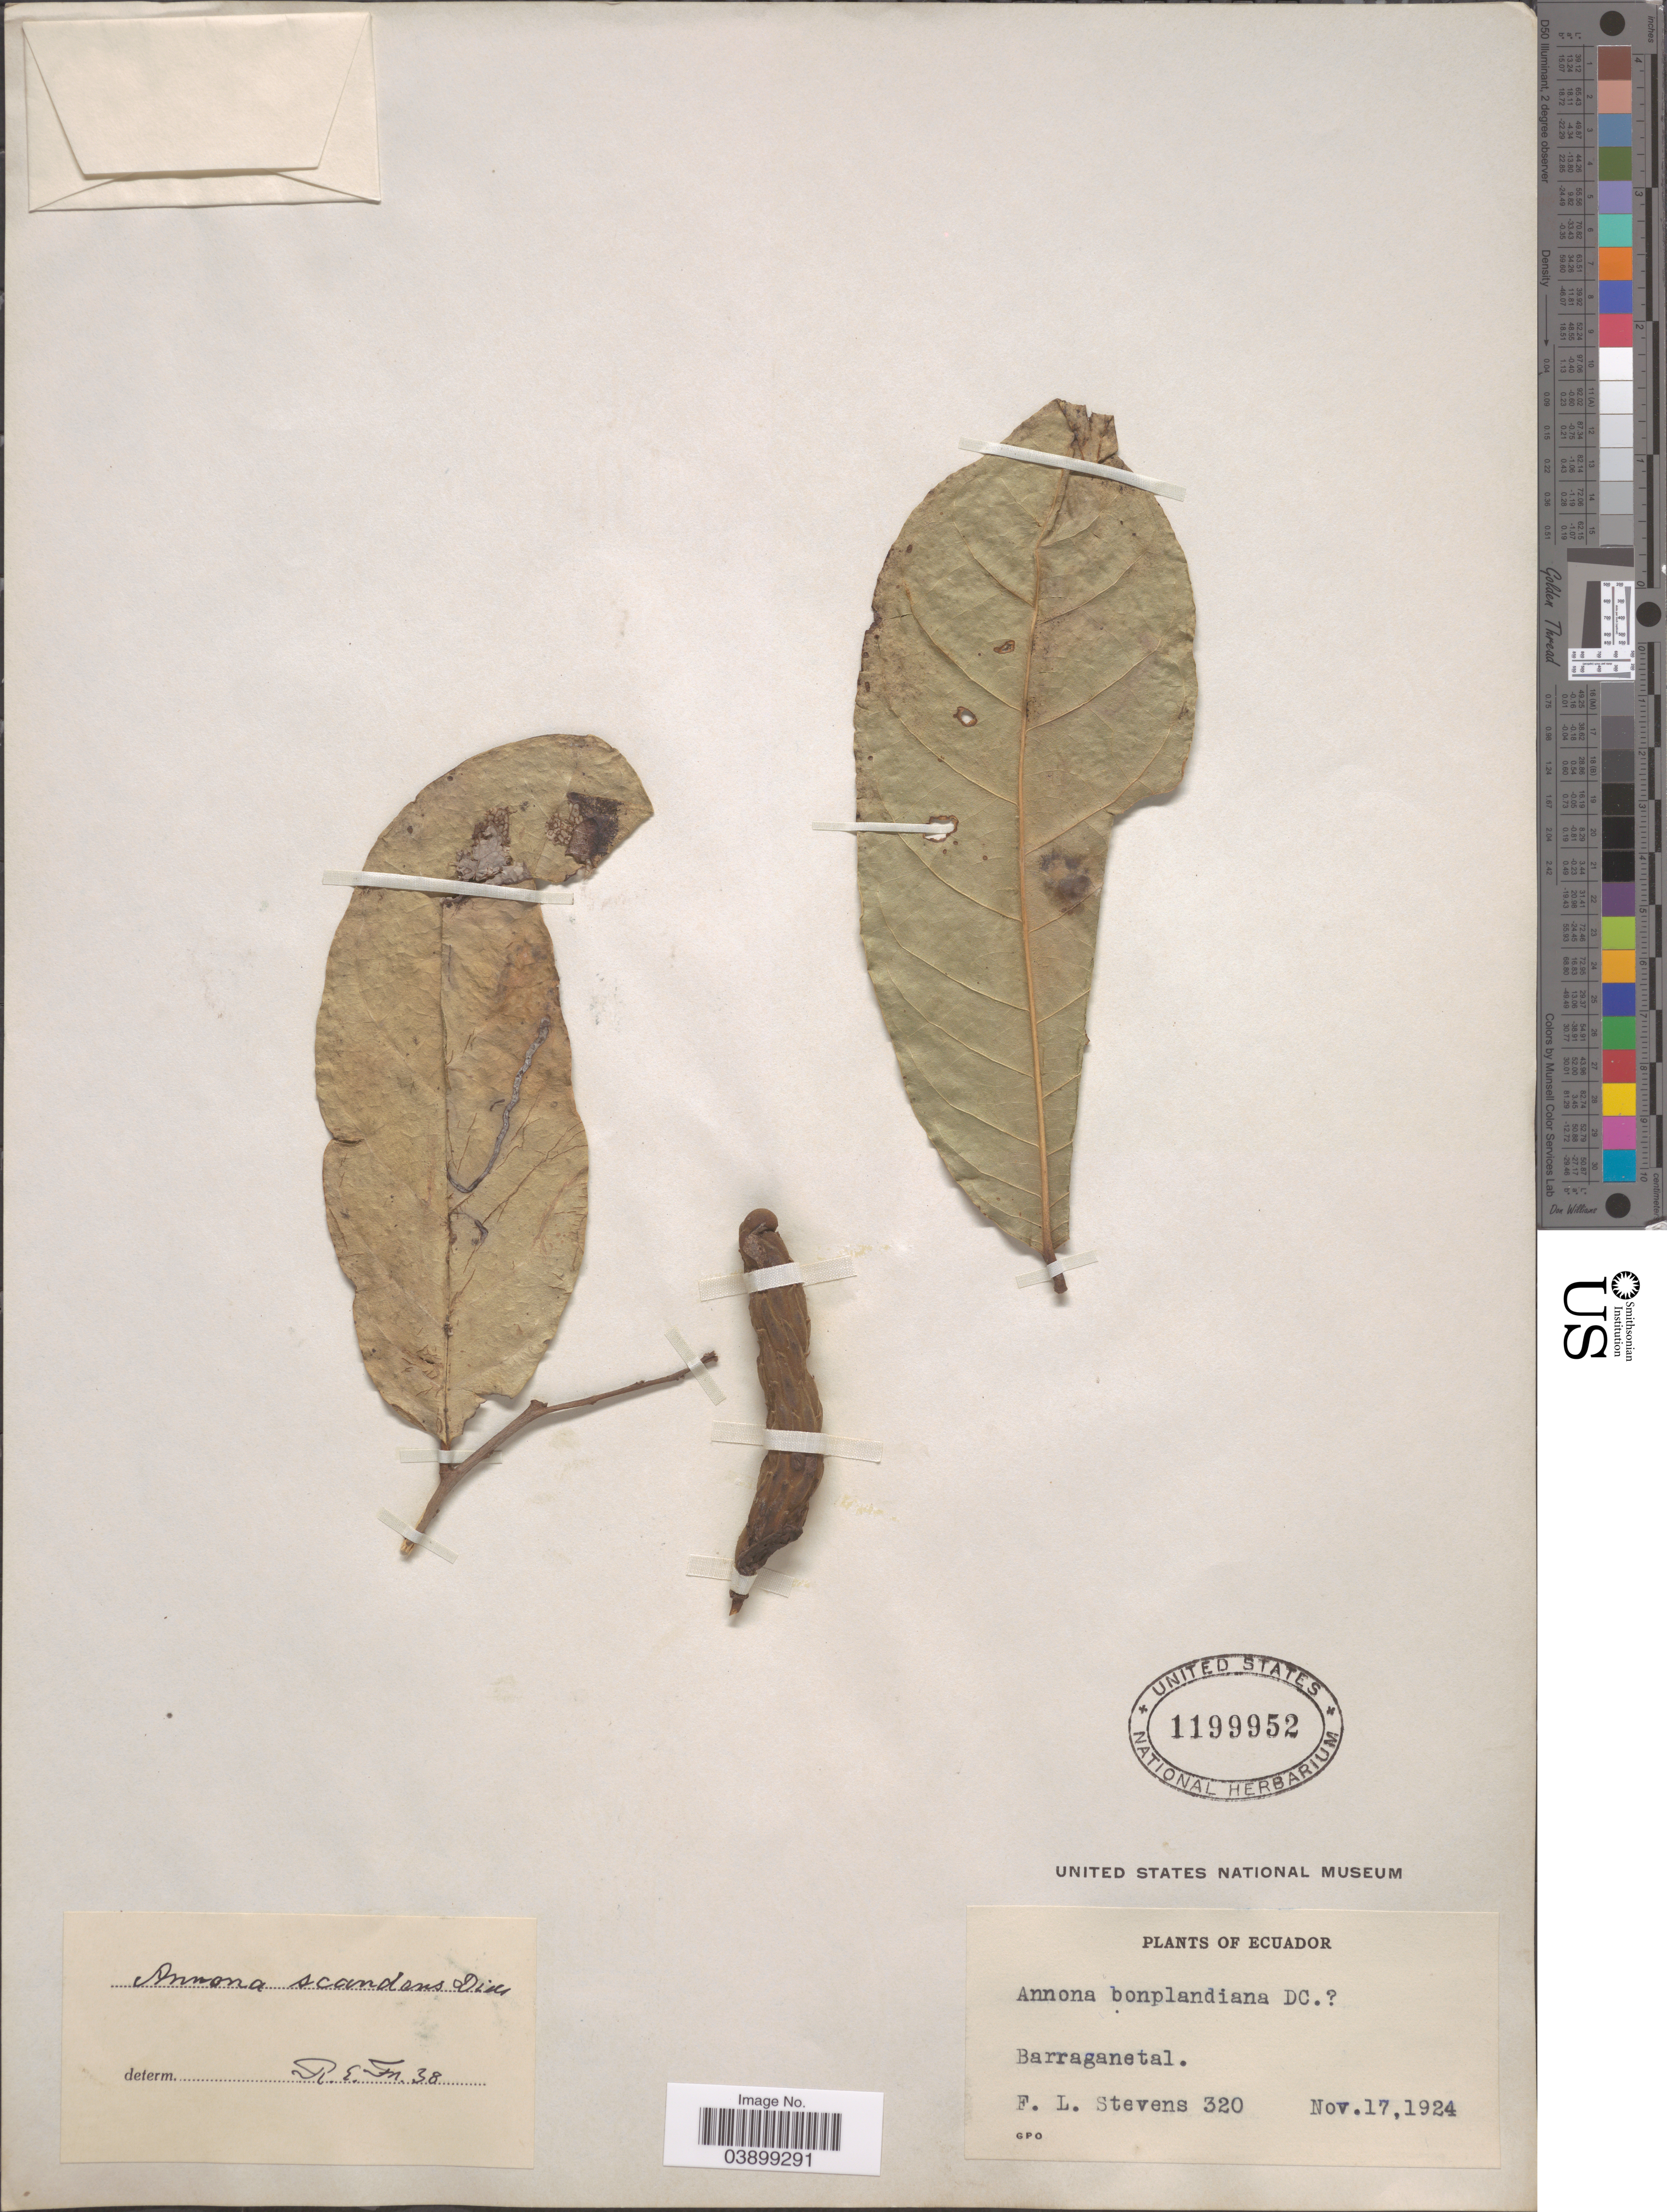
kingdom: Plantae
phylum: Tracheophyta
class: Magnoliopsida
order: Magnoliales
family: Annonaceae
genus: Annona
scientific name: Annona scandens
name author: Diels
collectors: F. L. Stevens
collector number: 320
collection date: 1924-11-17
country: Ecuador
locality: Barraganetal.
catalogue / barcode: US 1199952